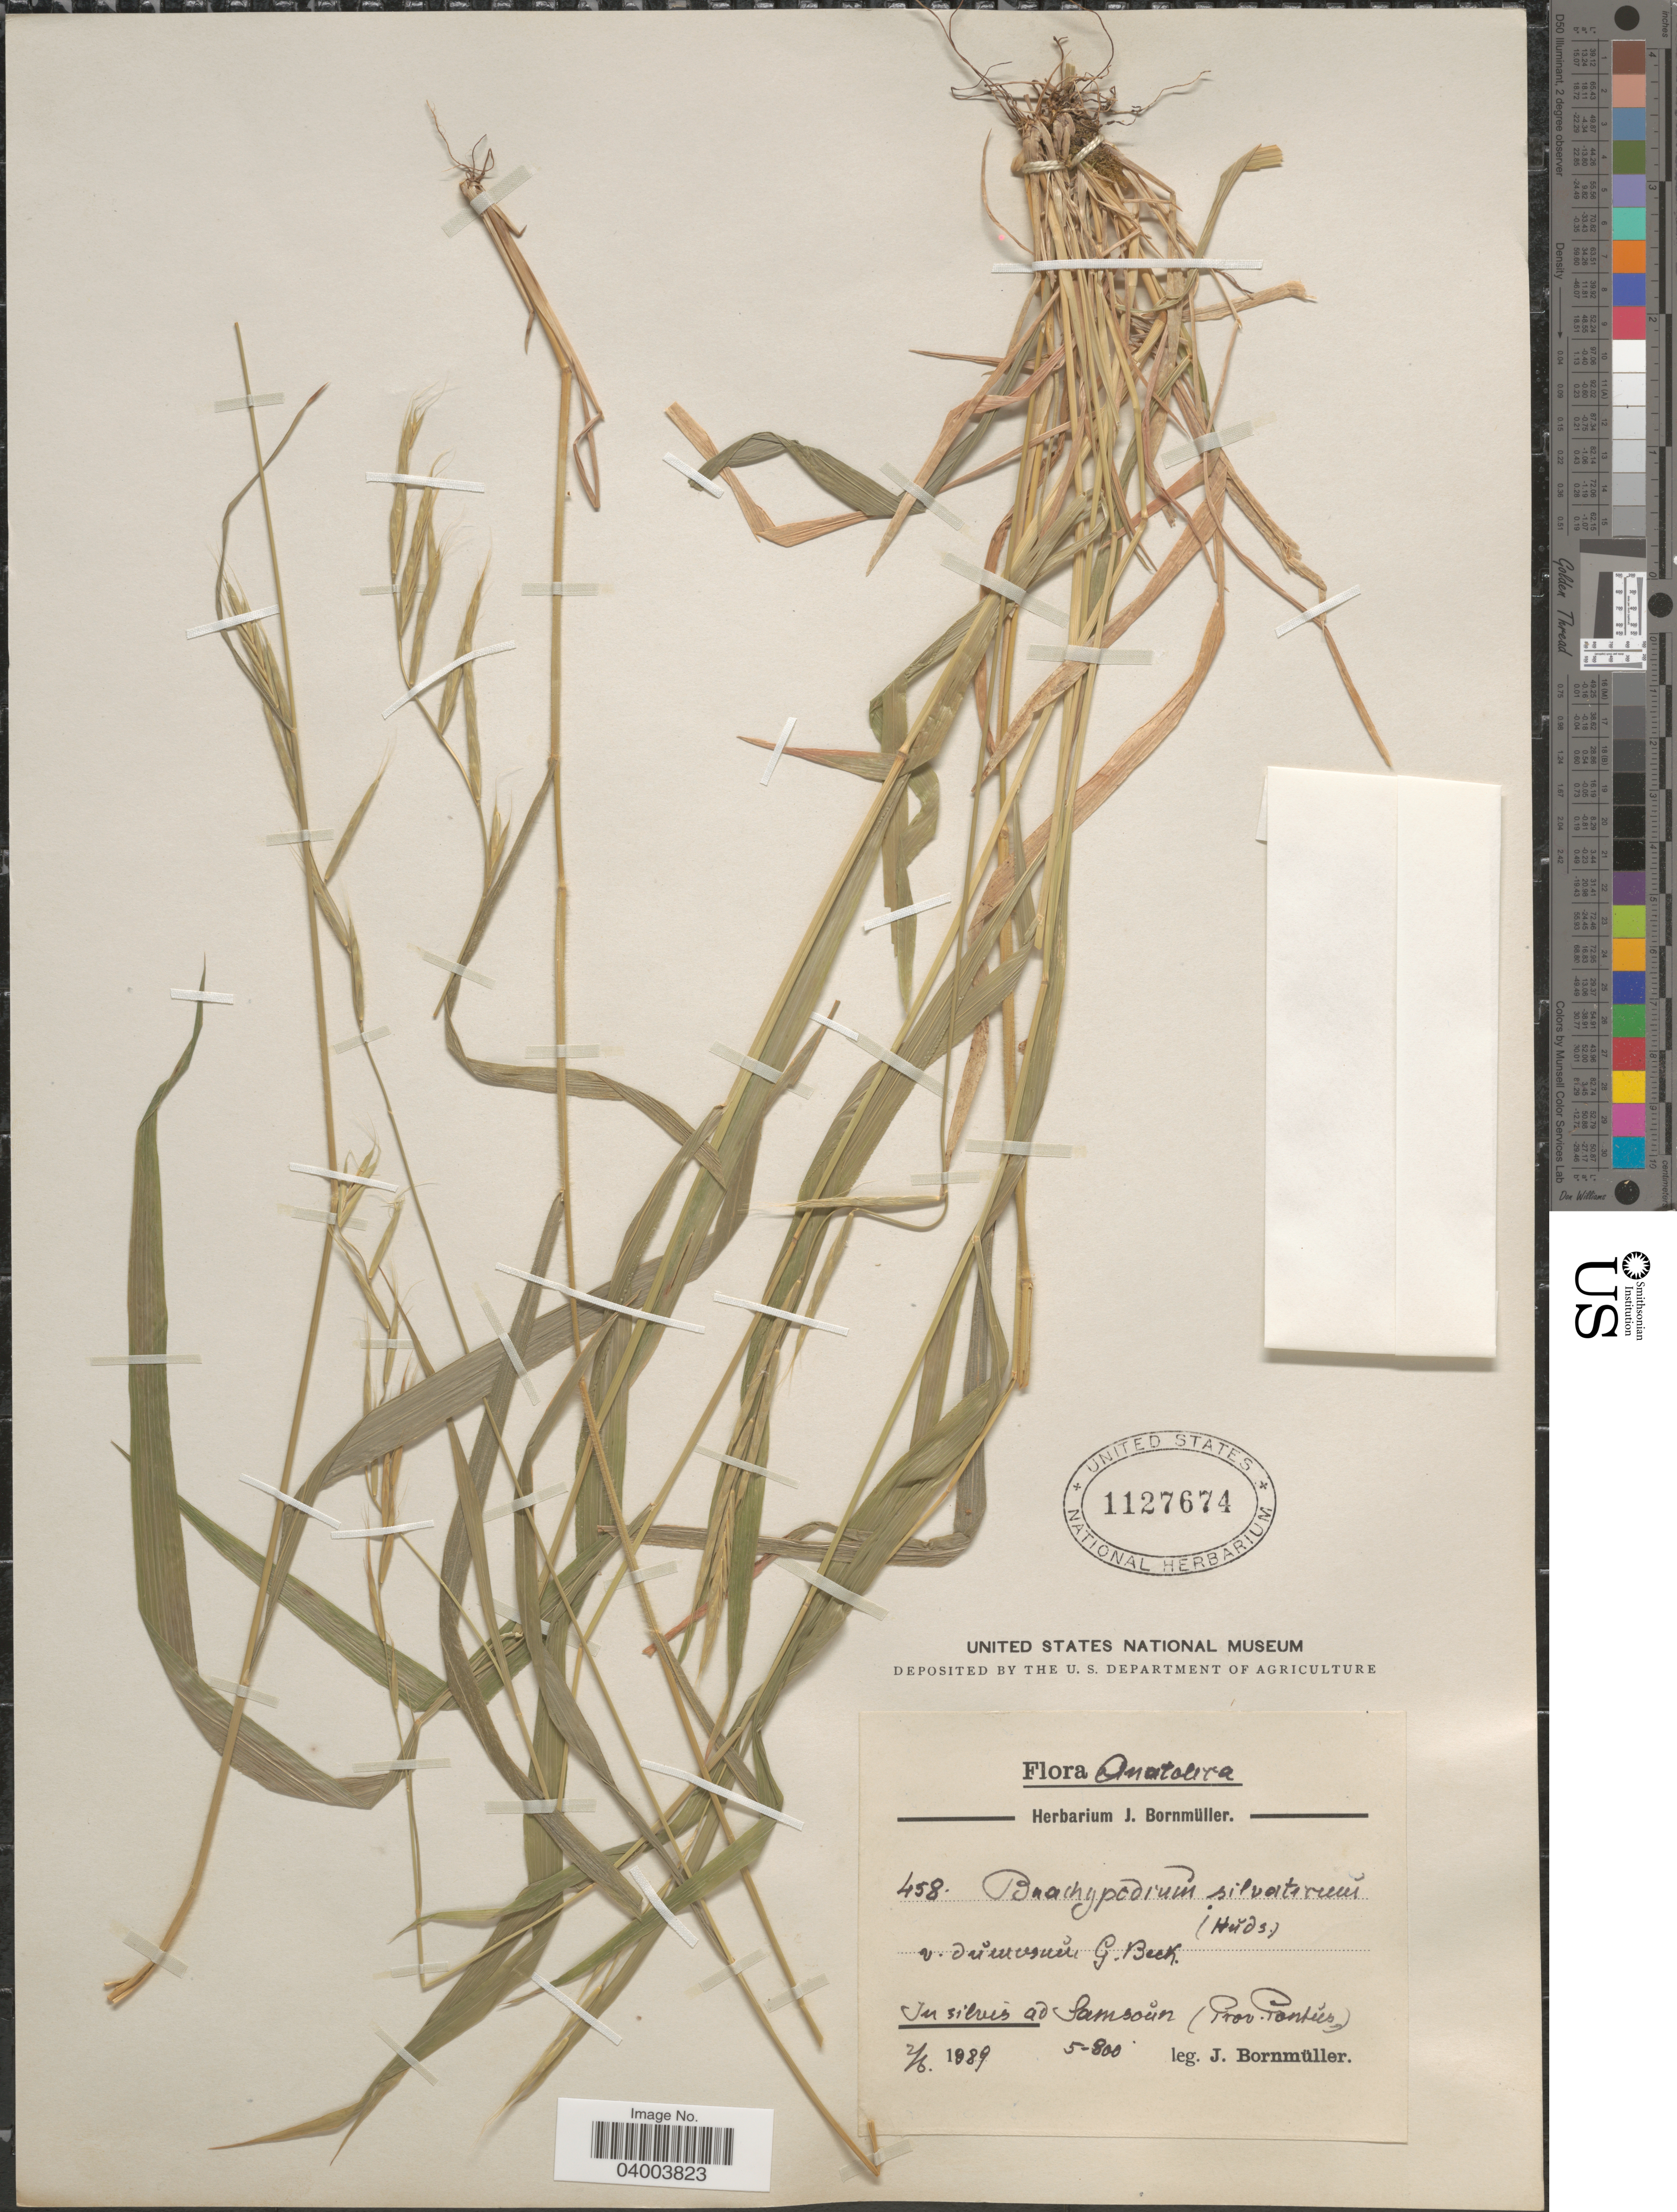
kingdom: Plantae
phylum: Tracheophyta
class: Liliopsida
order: Poales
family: Poaceae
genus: Brachypodium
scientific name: Brachypodium sylvaticum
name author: (Huds.) P. Beauv.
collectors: J. Bornmüller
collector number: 458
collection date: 1989-06-02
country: Turkey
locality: Anatolica. In silvis ad Samsoun (Prov. Pontus).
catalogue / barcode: US 1127674